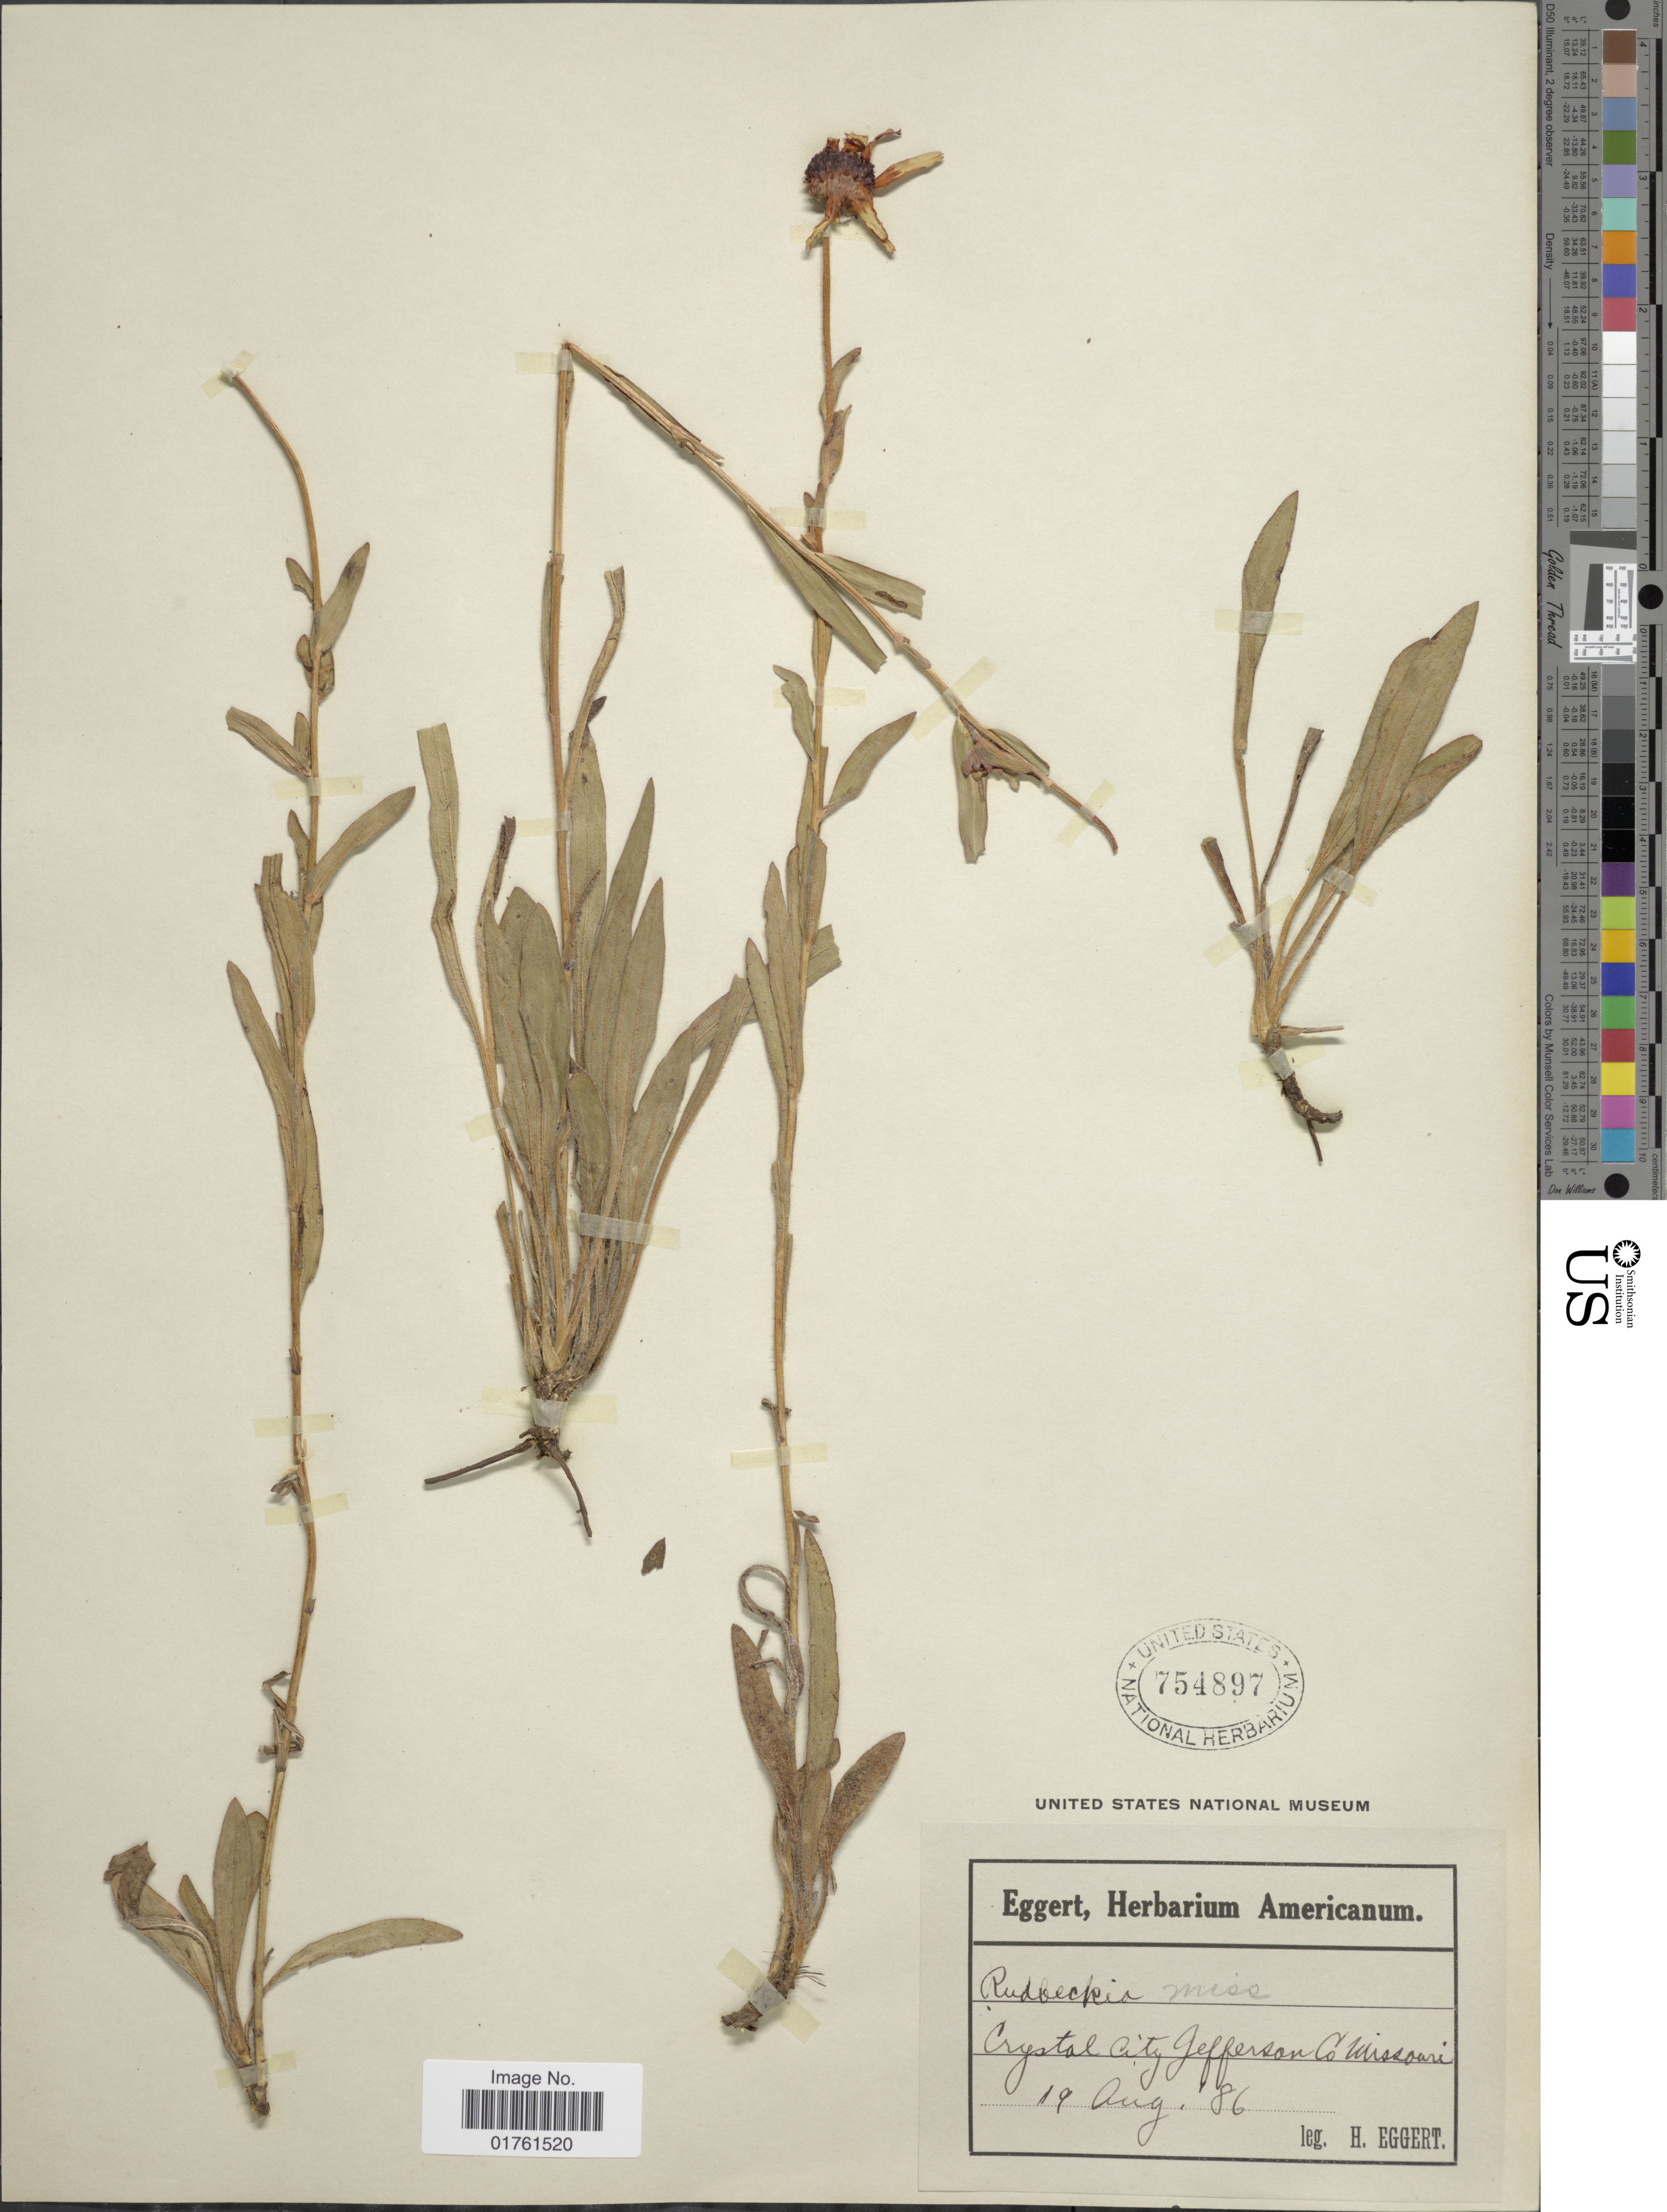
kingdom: Plantae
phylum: Tracheophyta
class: Magnoliopsida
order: Asterales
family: Asteraceae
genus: Rudbeckia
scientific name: Rudbeckia missouriensis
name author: Engelm. ex C.L. Boynton & Beadle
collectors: H. Eggert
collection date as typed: Transcribed d/m/y: 19/8/86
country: United States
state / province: Missouri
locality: Crystal City Jefferson Co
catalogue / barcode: US 754897